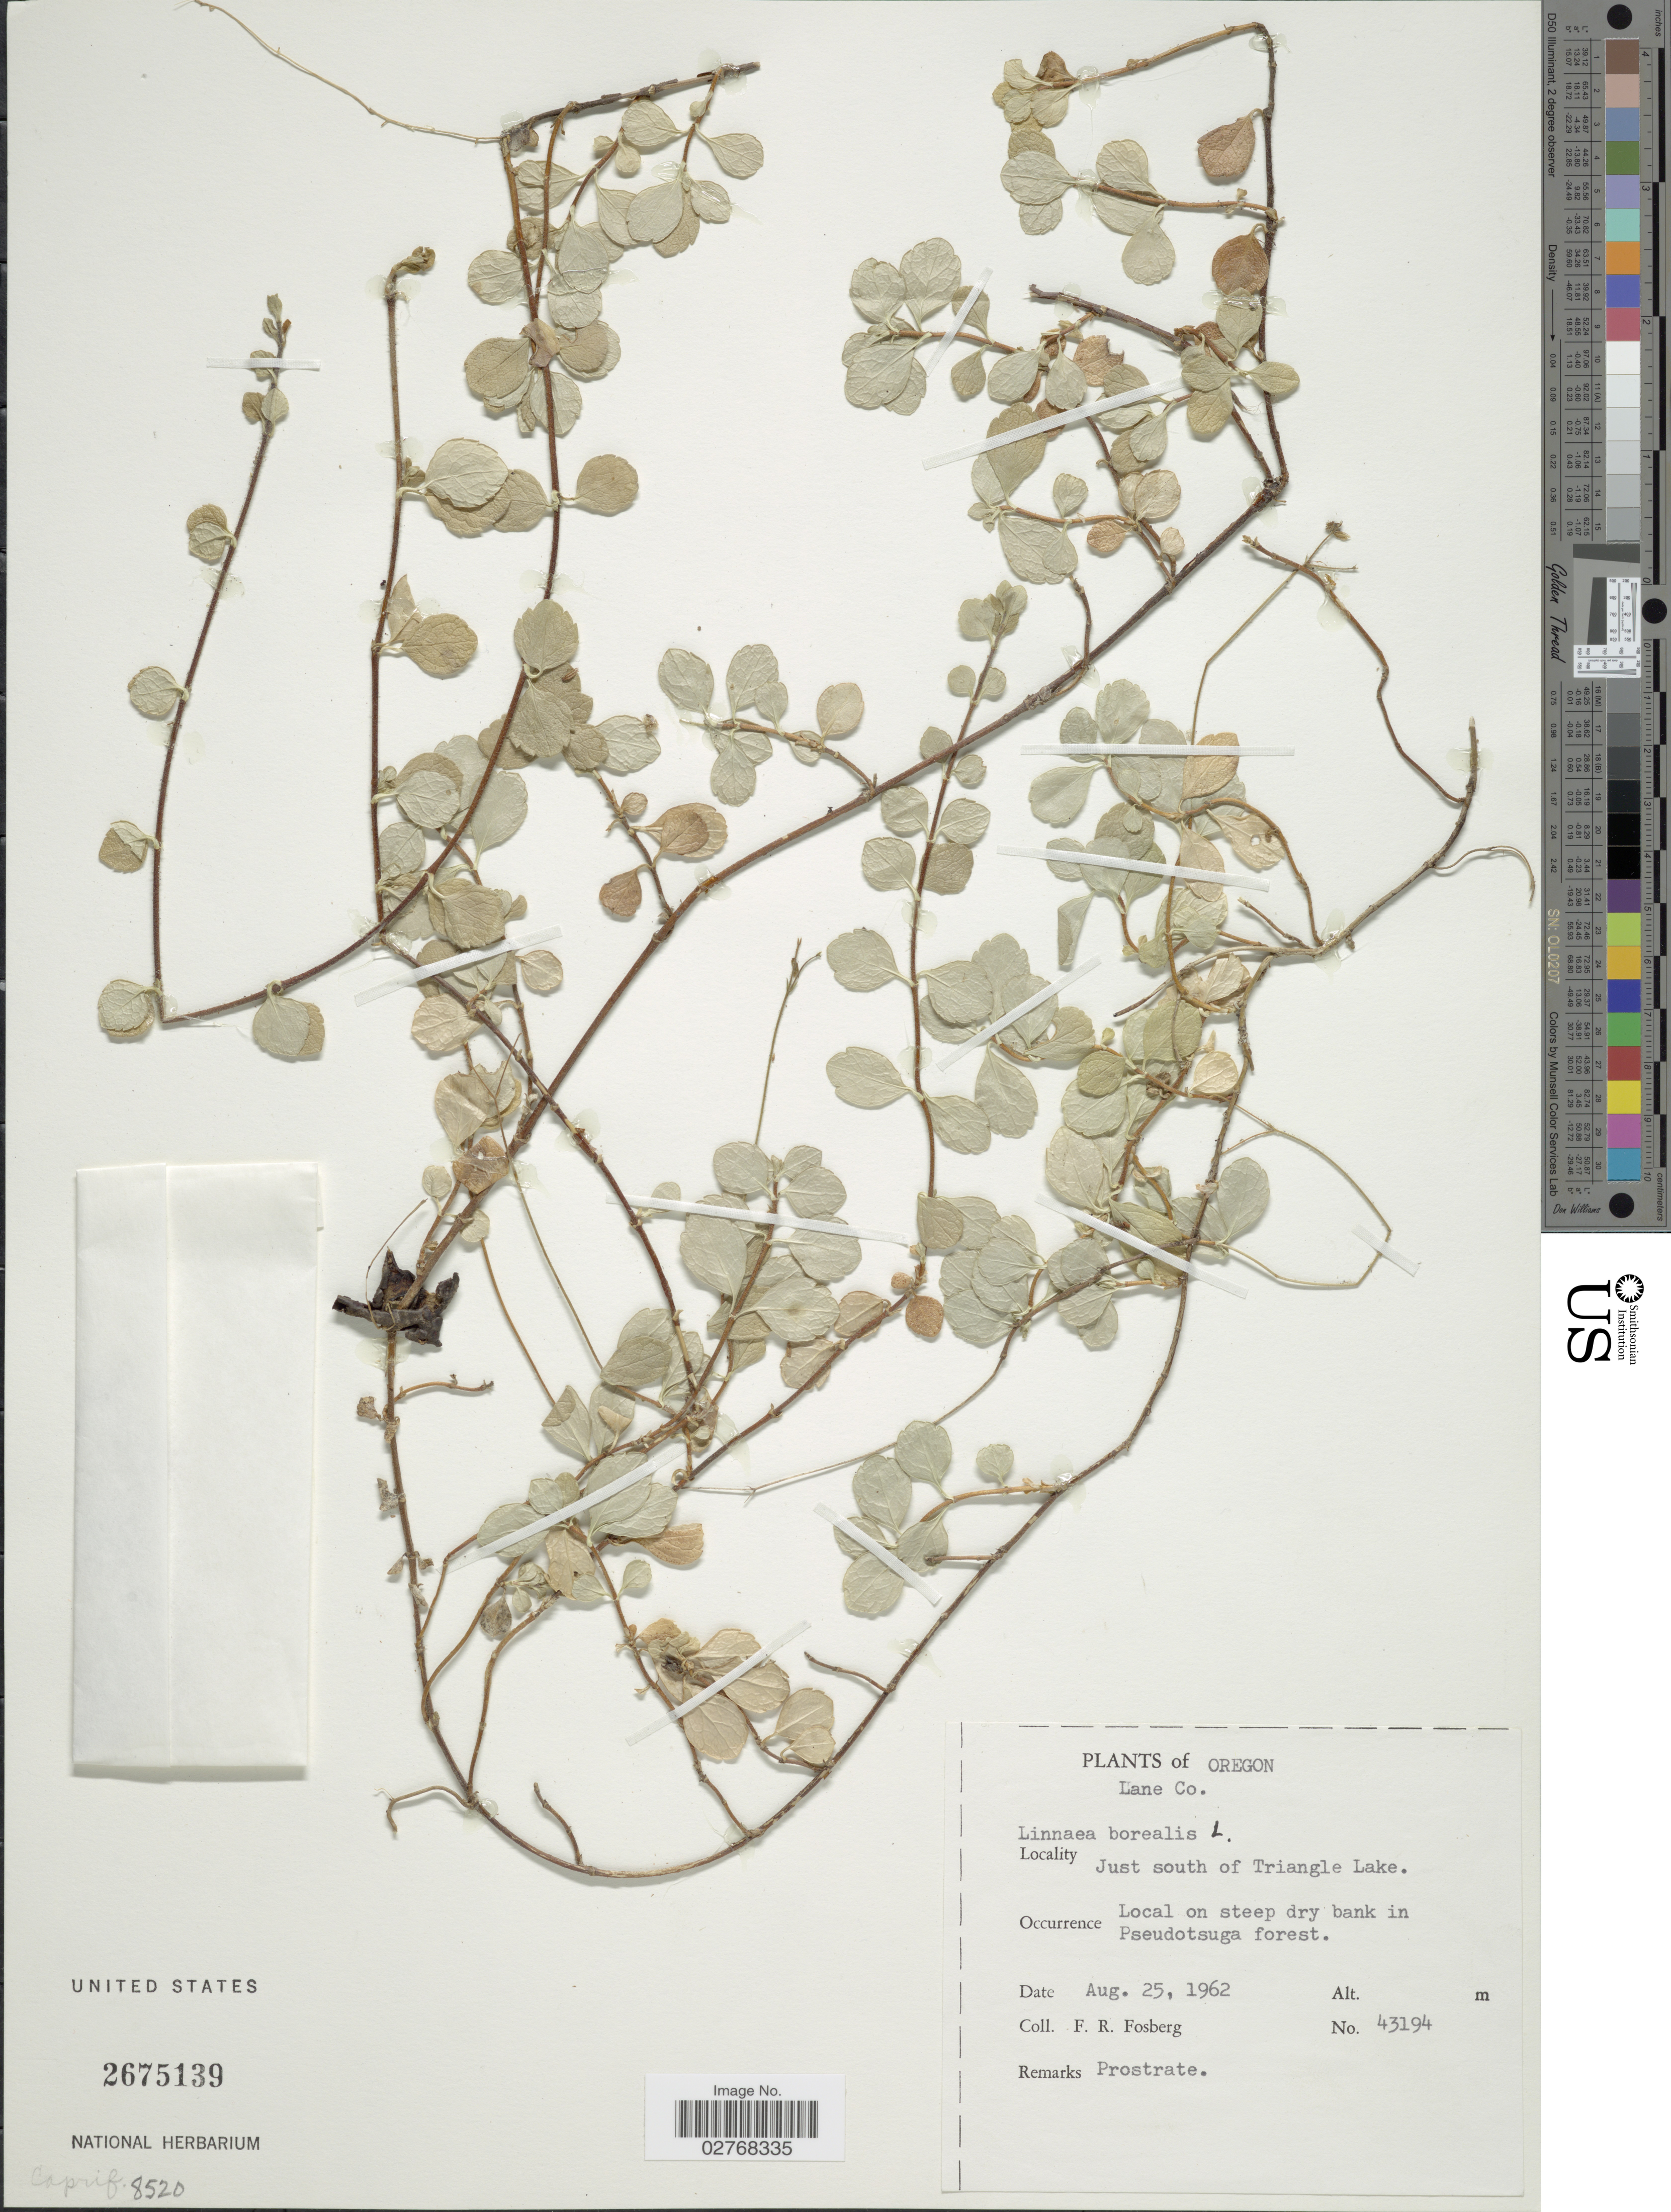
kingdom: Plantae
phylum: Tracheophyta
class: Magnoliopsida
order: Dipsacales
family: Caprifoliaceae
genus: Linnaea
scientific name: Linnaea borealis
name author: L.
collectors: F. R. Fosberg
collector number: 43194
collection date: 1962-08-25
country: United States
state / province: Oregon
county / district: Lane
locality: Lane Co. Just south of Triangle Lake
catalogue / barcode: US 2675139